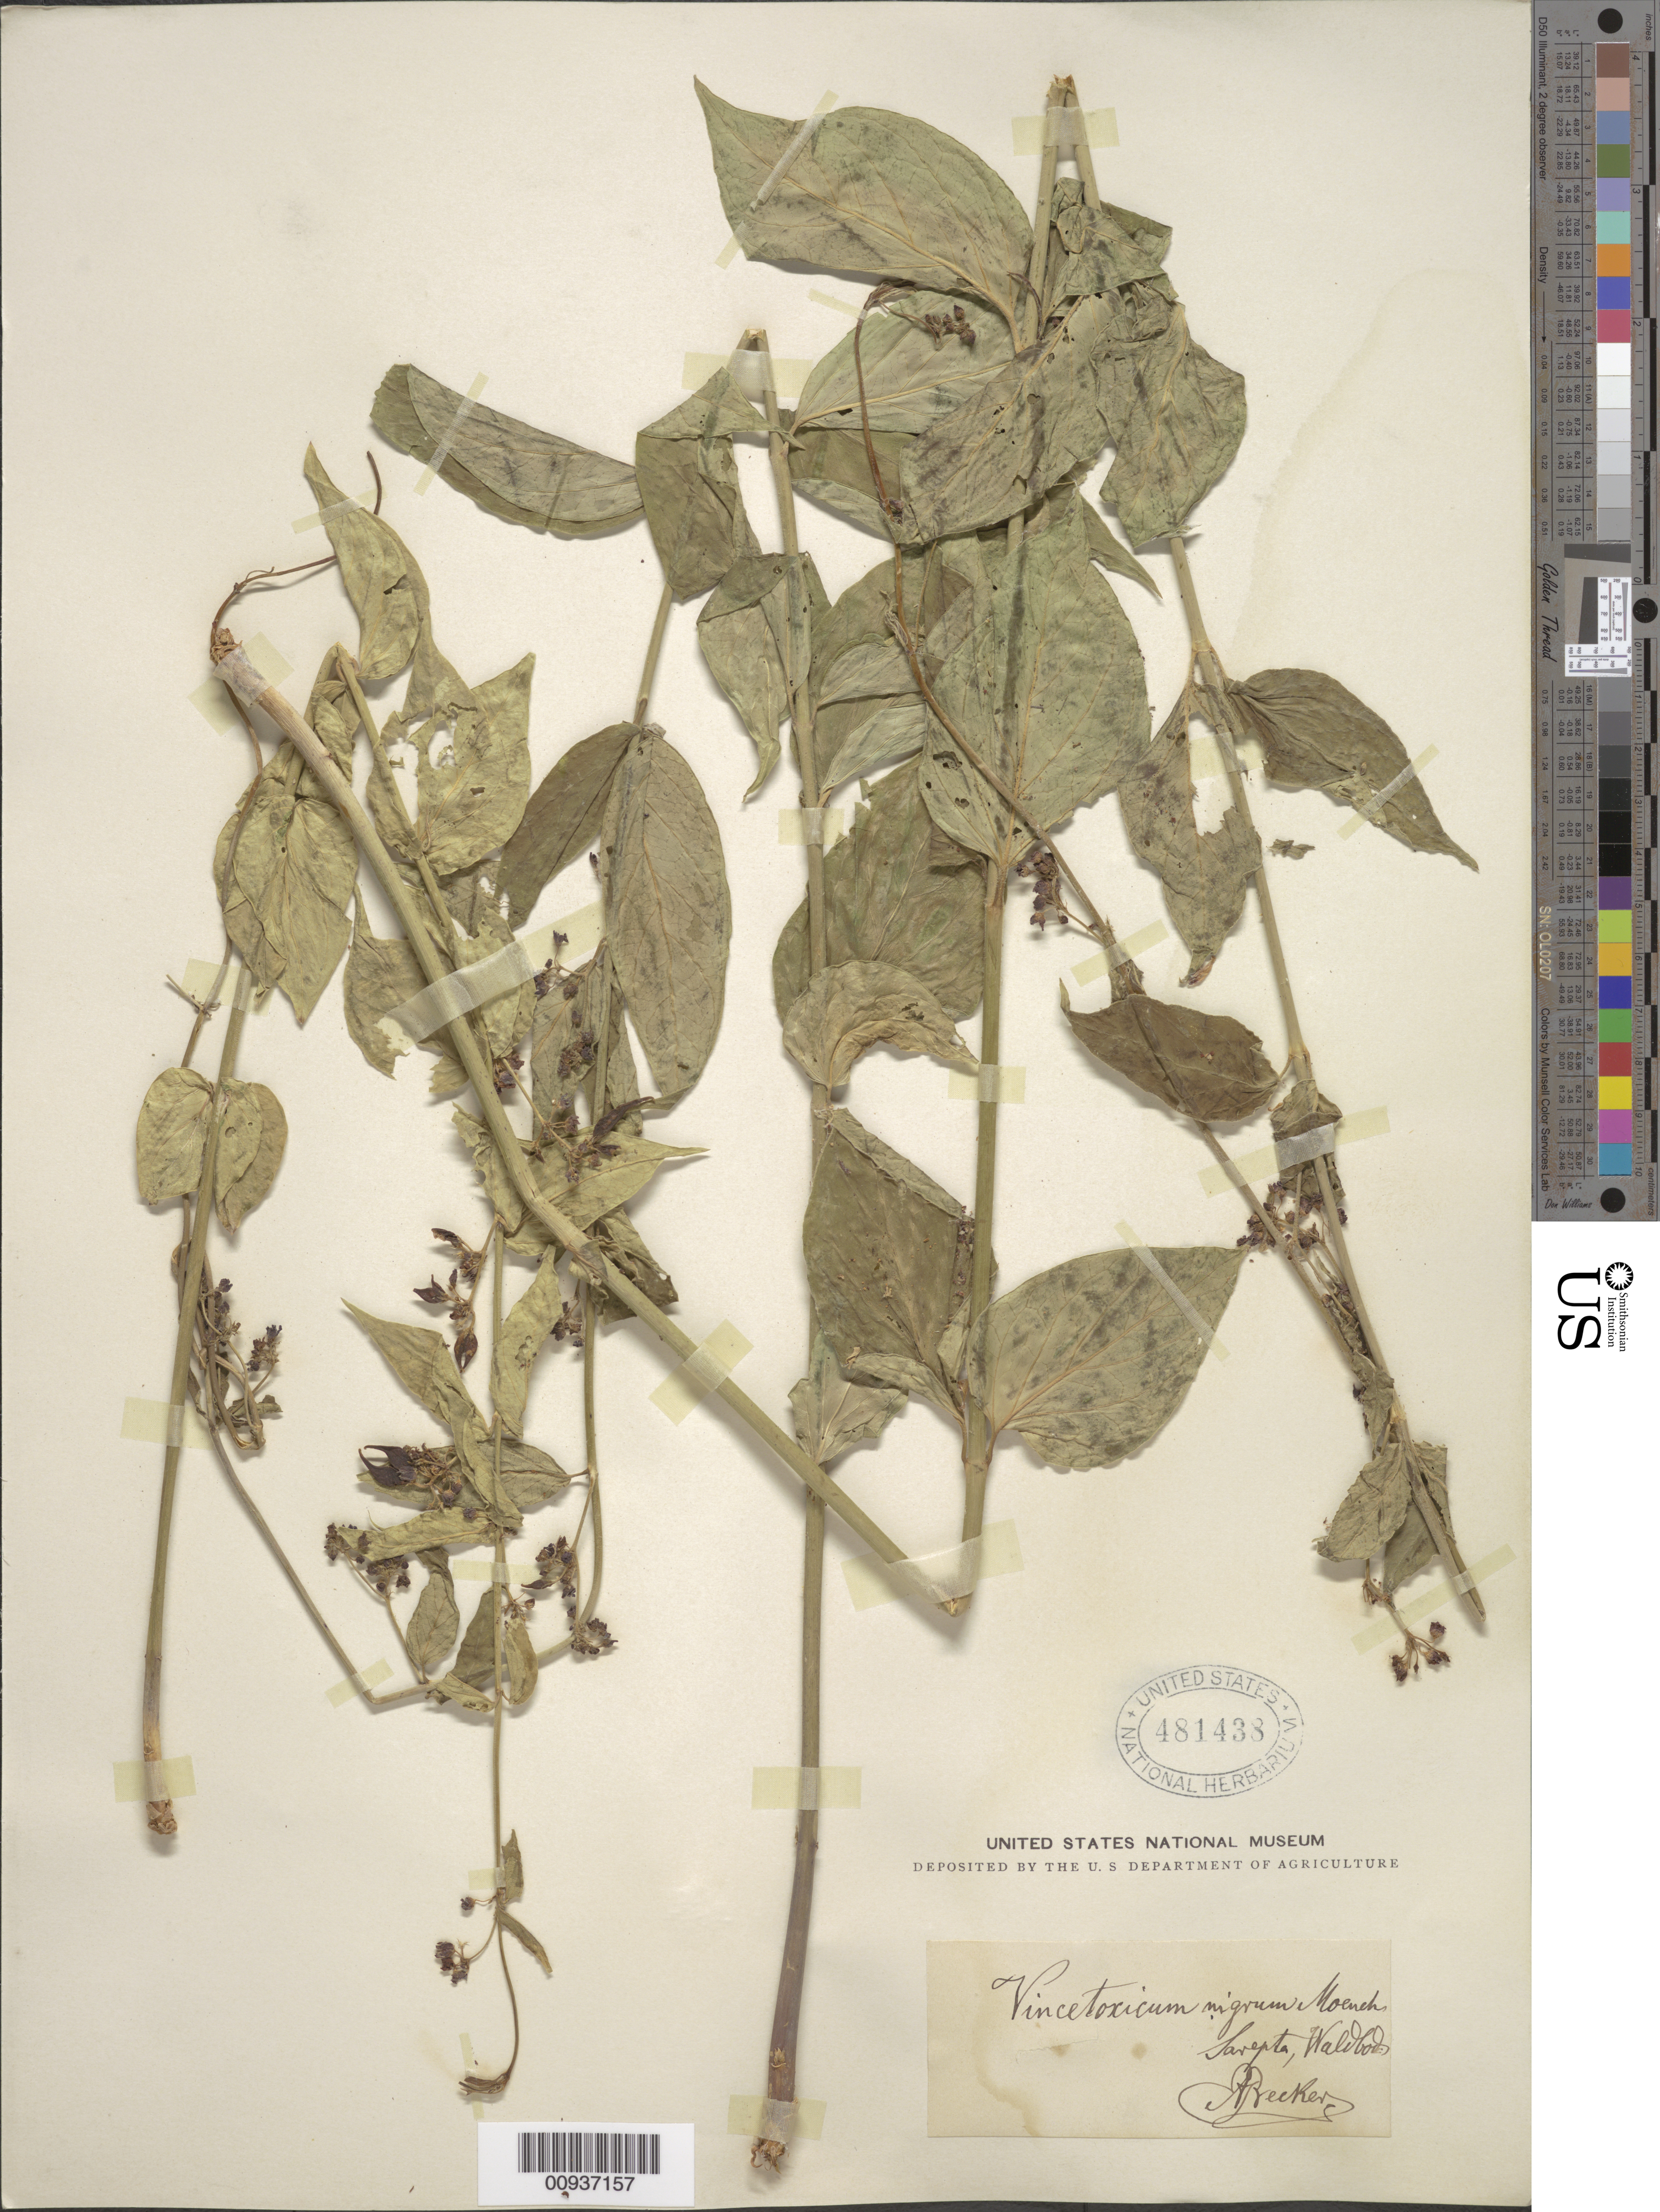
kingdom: Plantae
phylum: Tracheophyta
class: Magnoliopsida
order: Gentianales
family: Apocynaceae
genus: Cynanchum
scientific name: Cynanchum nigrum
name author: L.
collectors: -. Becker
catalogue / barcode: US 481438